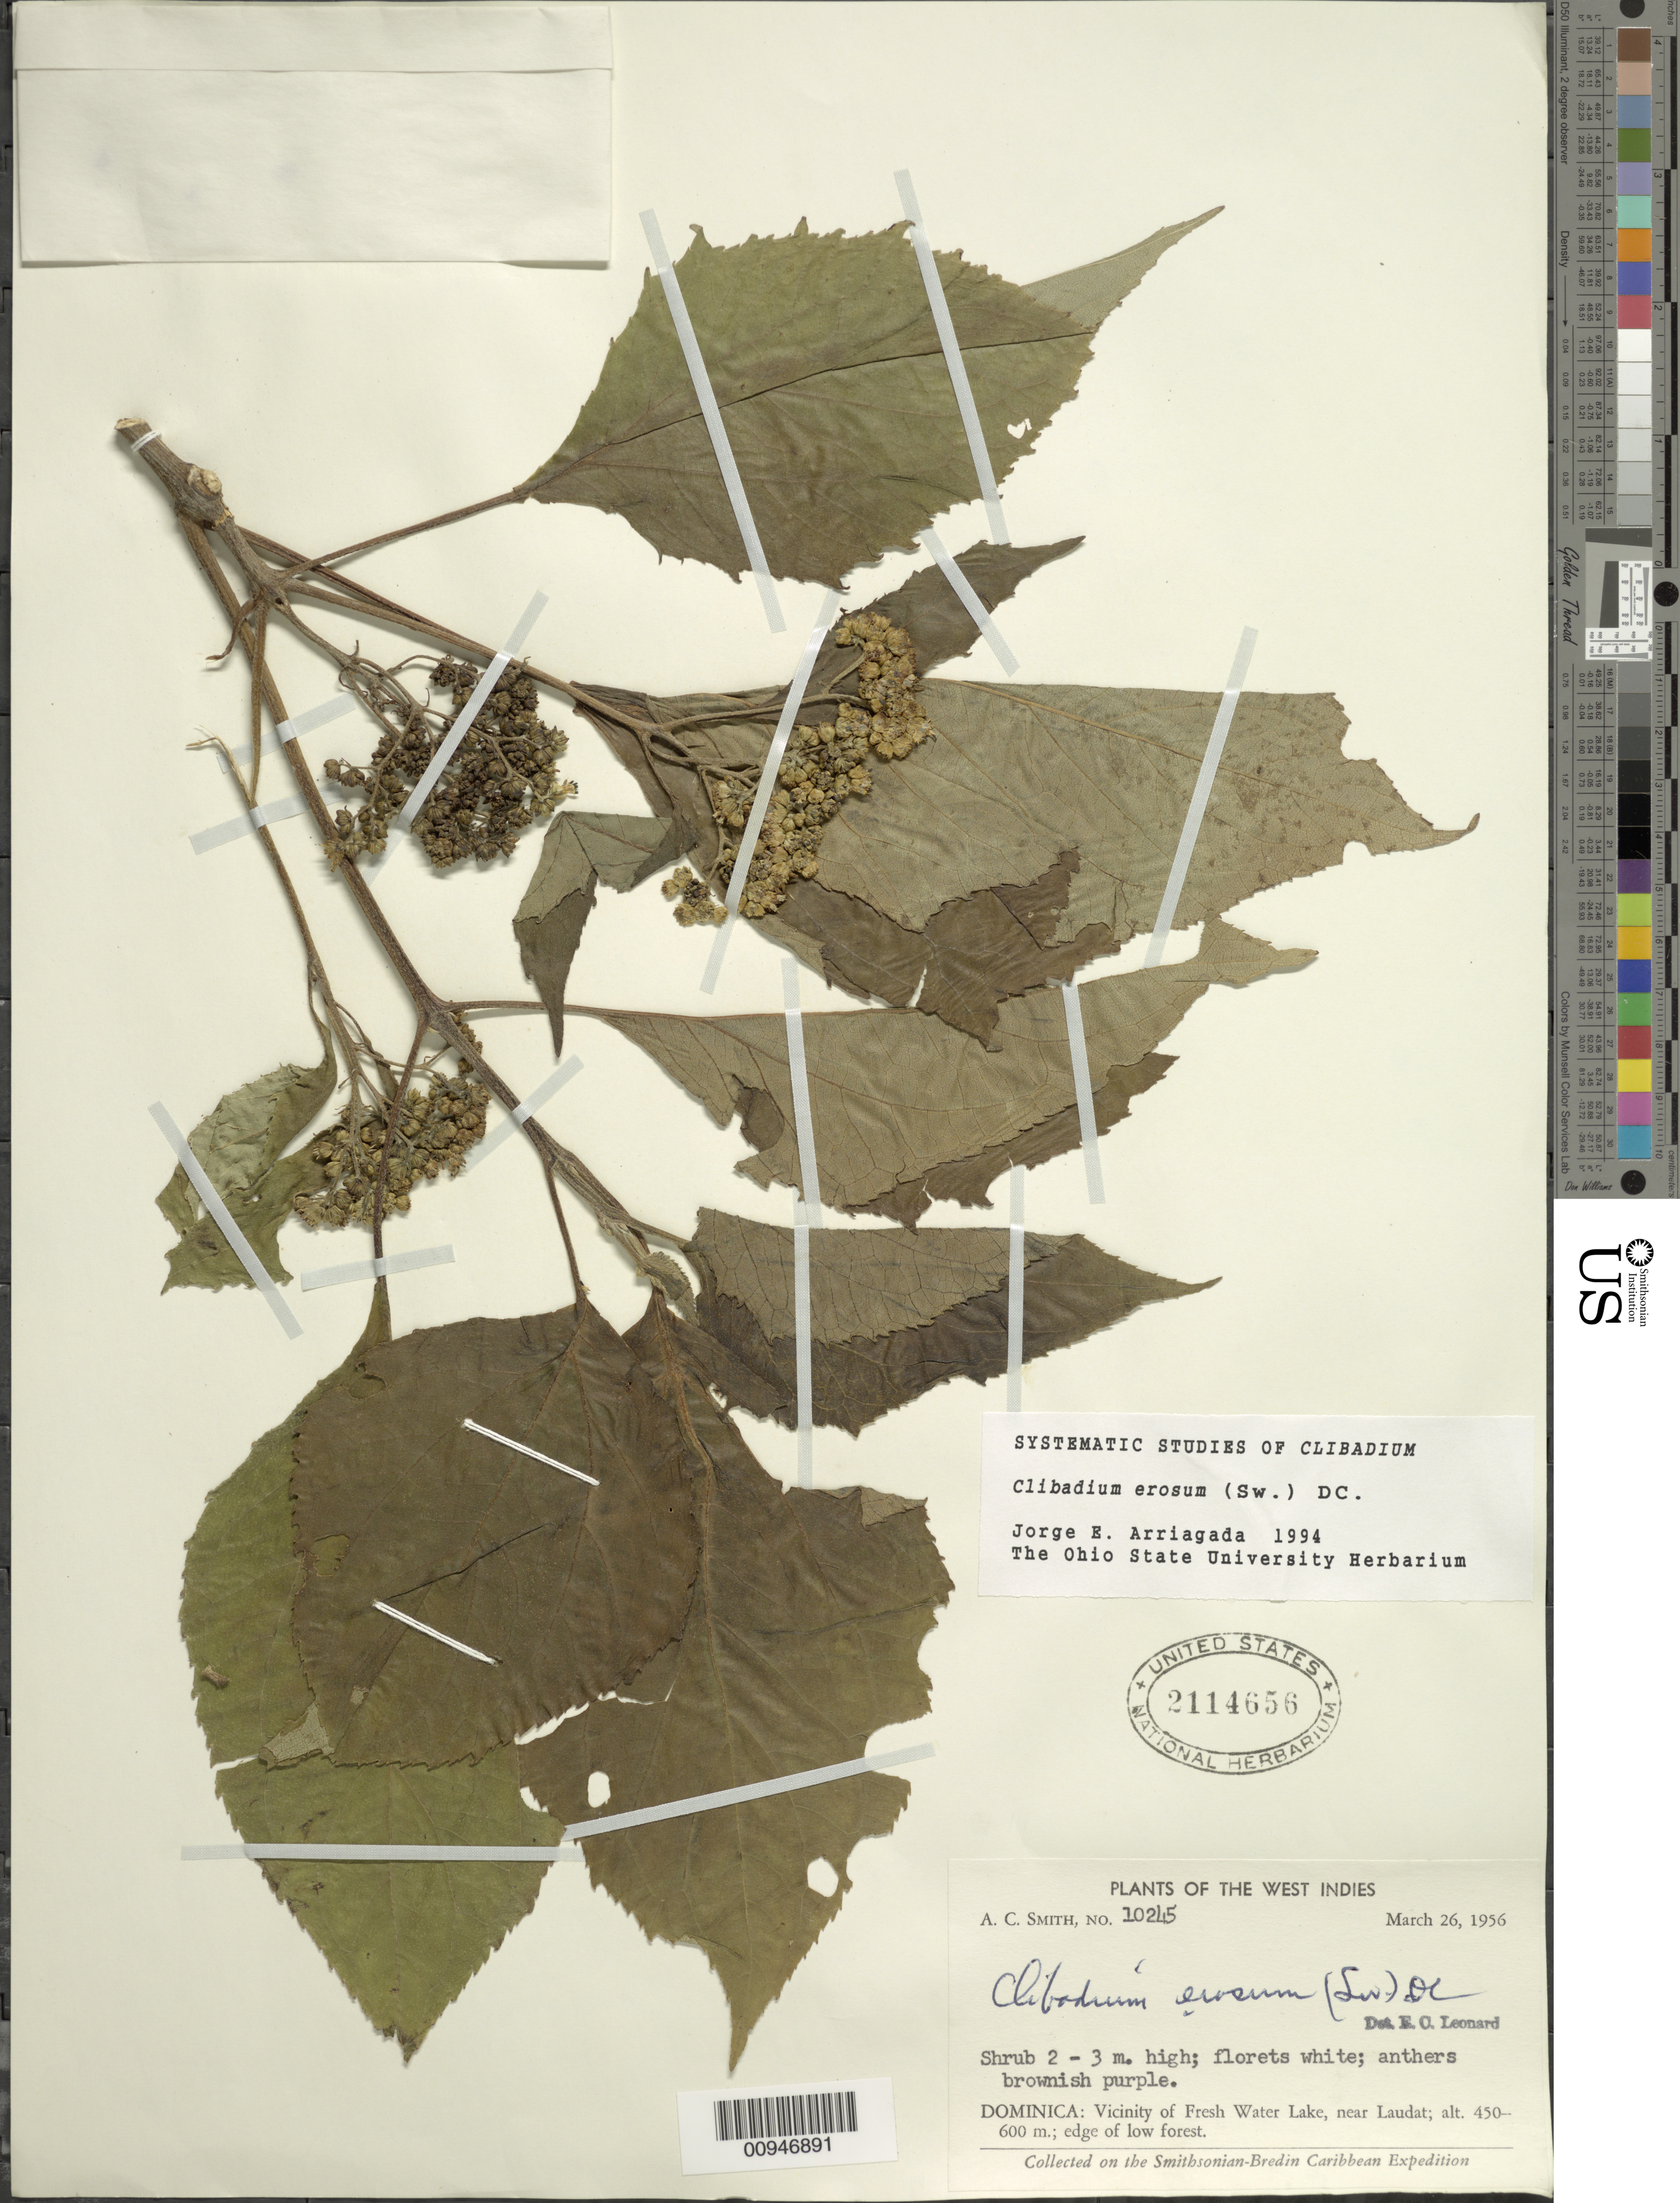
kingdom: Plantae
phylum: Tracheophyta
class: Magnoliopsida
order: Asterales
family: Asteraceae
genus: Clibadium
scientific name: Clibadium erosum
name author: (Sw.) DC.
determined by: Arriagada, J. E.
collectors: A. C. Smith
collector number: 10245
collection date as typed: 26 Mar 1956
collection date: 1956-03-26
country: Dominica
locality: Vicinity of Fresh Water Lake, near Laudat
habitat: Edge of low forest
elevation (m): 450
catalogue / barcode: US 2114656